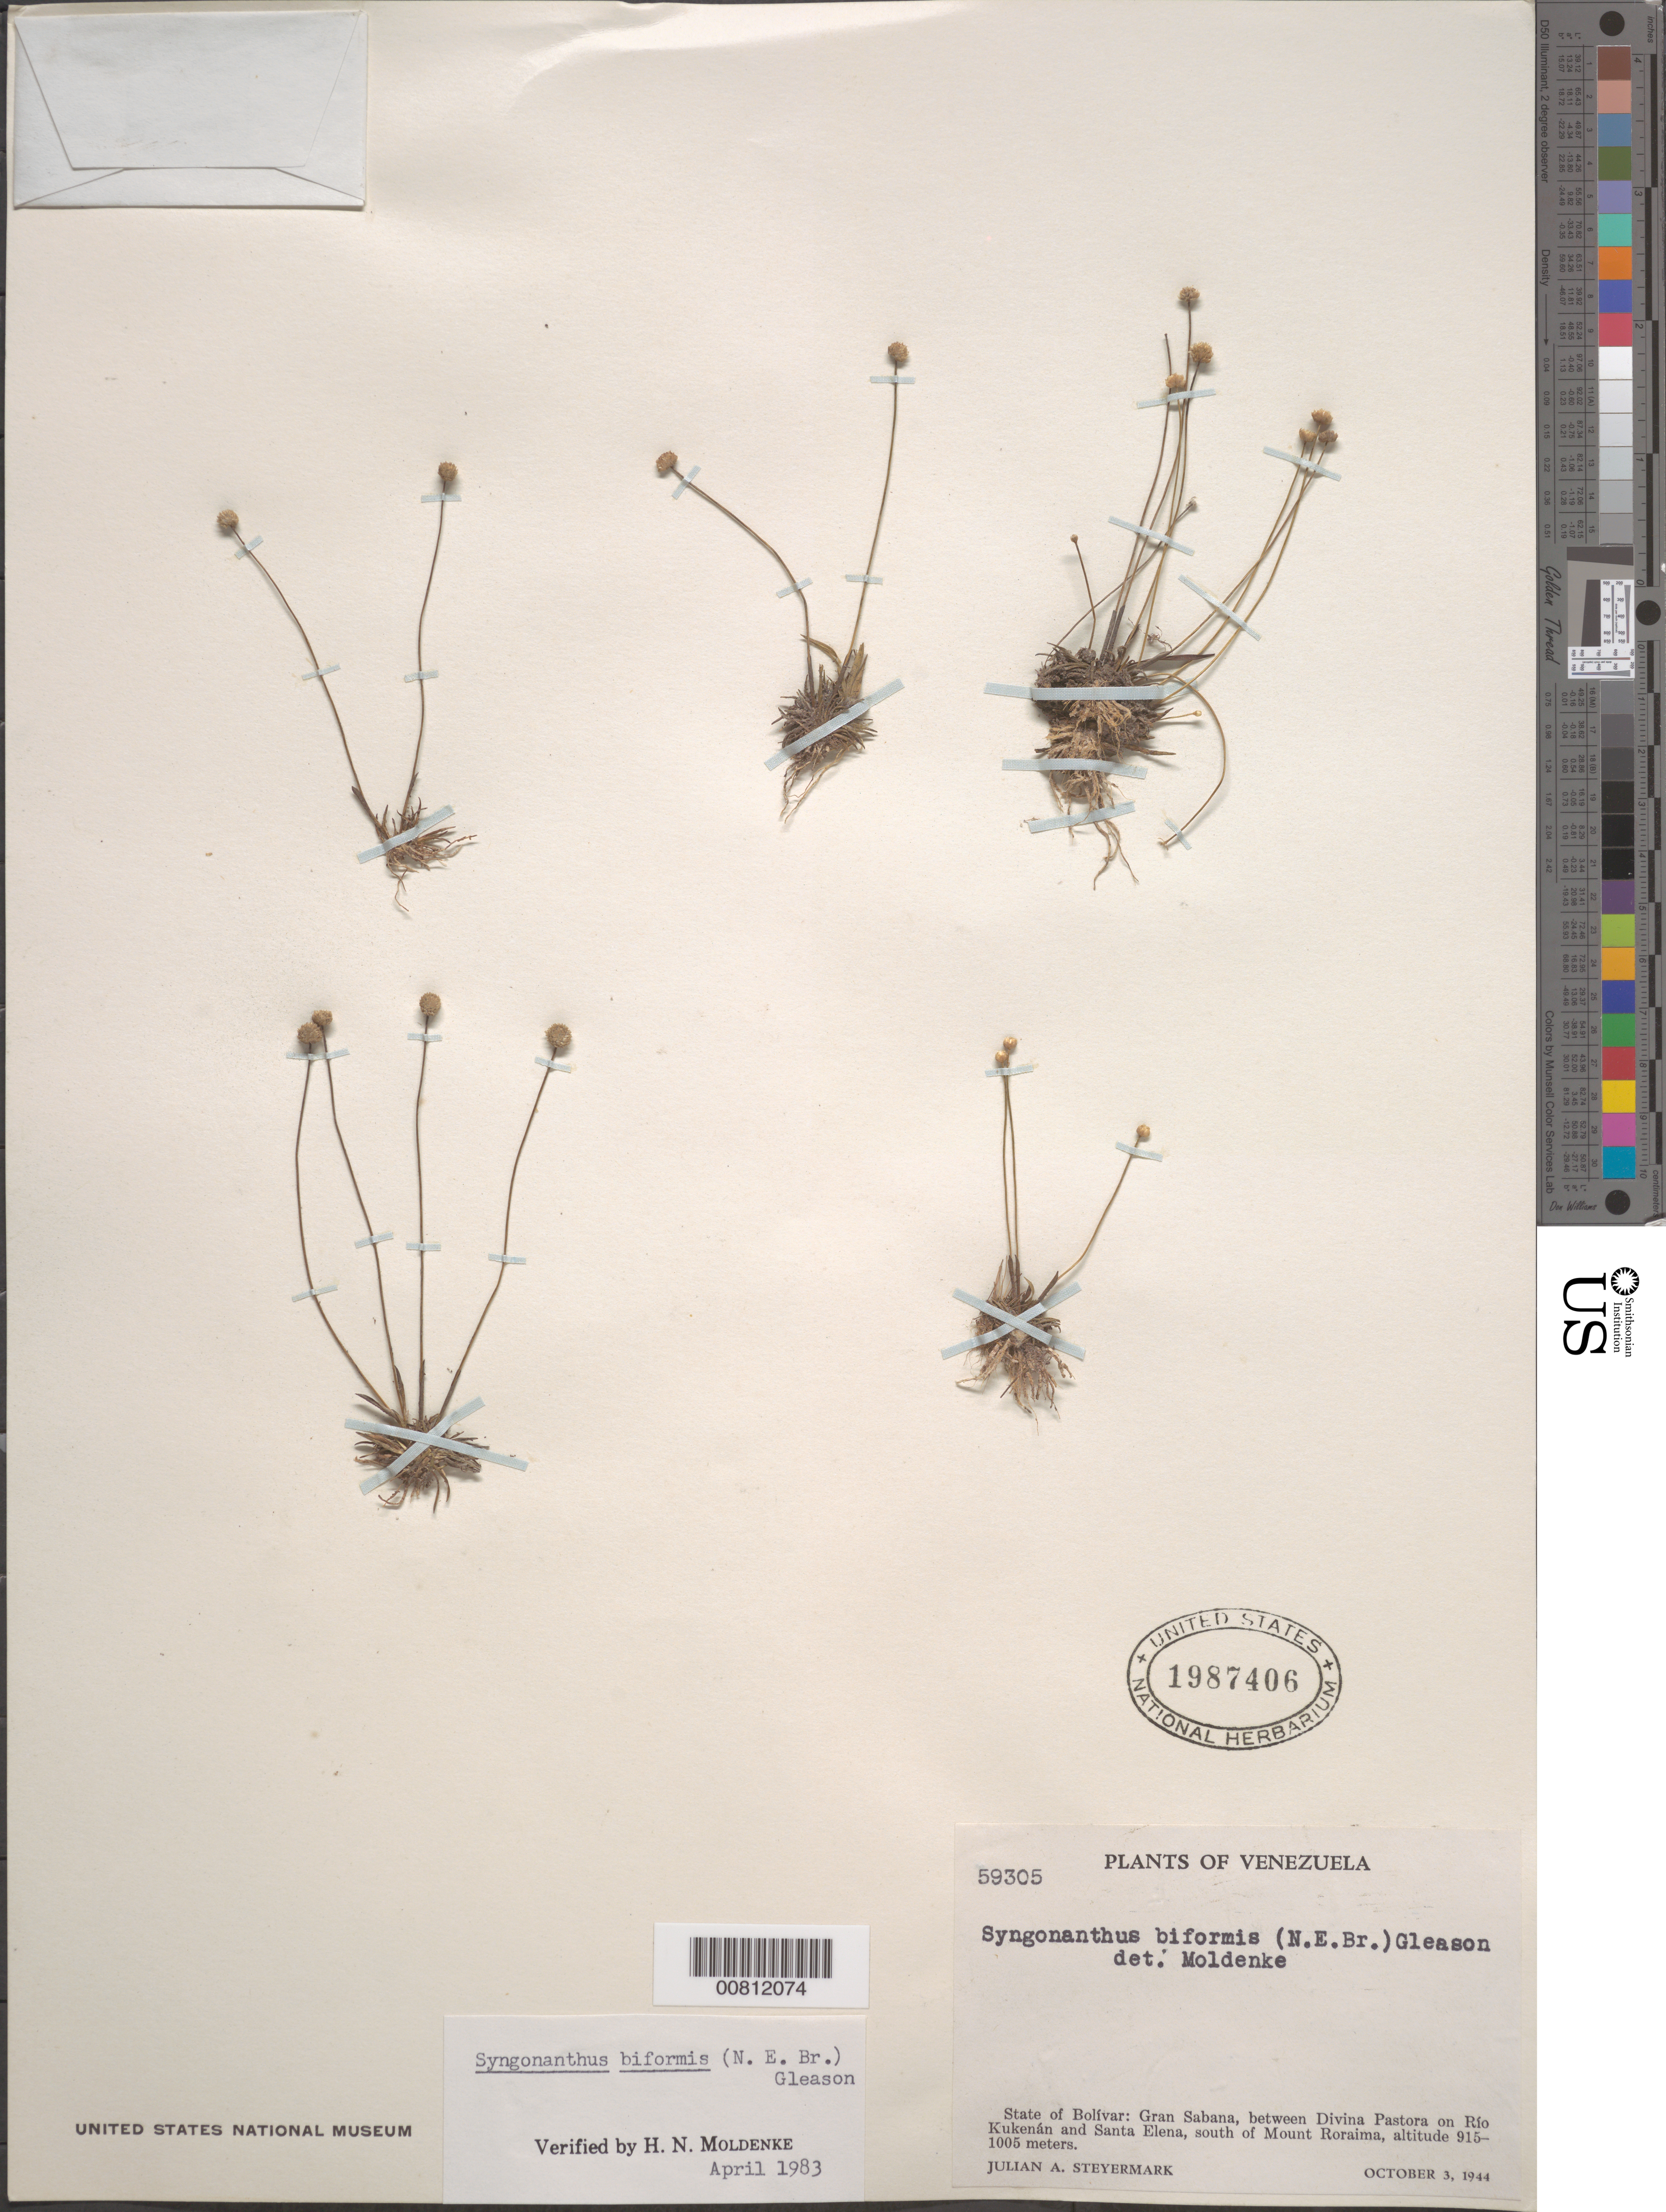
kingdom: Plantae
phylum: Tracheophyta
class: Liliopsida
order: Poales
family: Eriocaulaceae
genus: Syngonanthus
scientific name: Syngonanthus biformis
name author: (N.E. Br.) Gleason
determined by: Moldenke, H. N.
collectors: J. Steyermark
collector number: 59305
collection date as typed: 3-Oct-44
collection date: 1944-10-03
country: Venezuela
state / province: Bolívar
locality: Gran Sabana, between waterfall at Rué-merú (trib of Río Kukenán) and Divina Pastora on Río Kukenán, north of Santa Elena, south of Mount Roraima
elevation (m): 915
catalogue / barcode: US 1987406